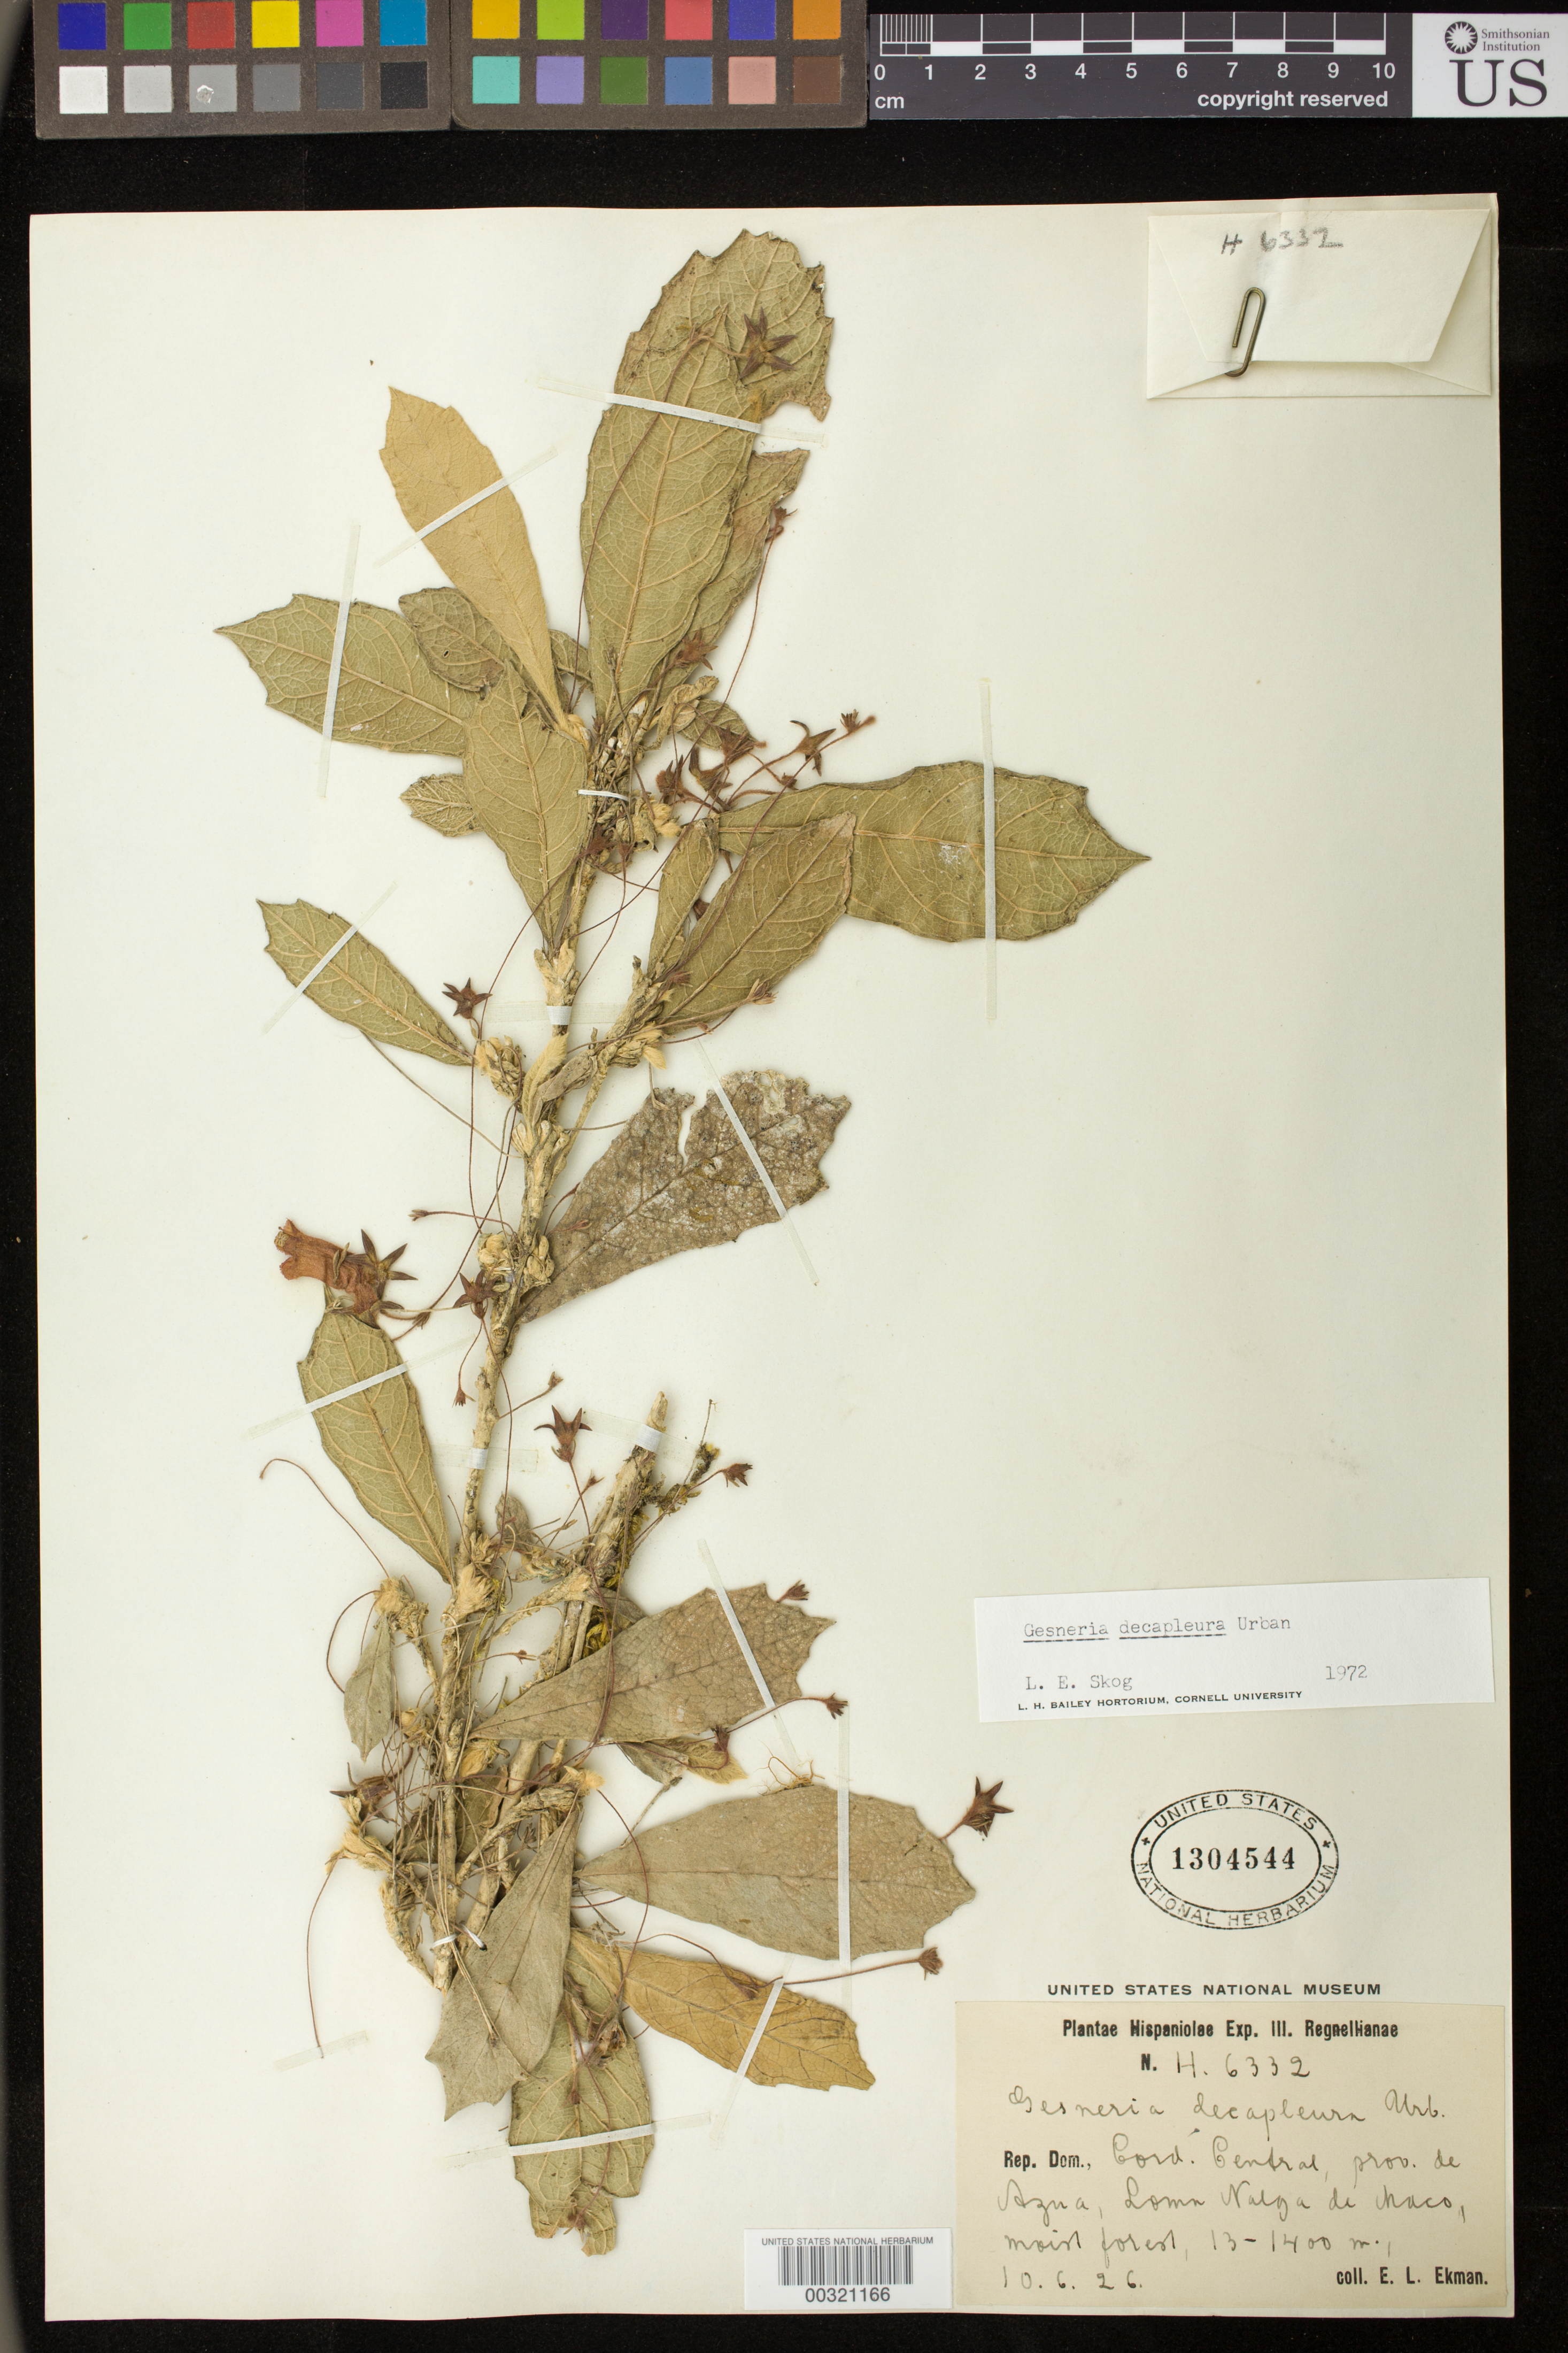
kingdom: Plantae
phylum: Tracheophyta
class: Magnoliopsida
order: Lamiales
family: Gesneriaceae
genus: Gesneria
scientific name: Gesneria decapleura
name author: Urb.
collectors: E. L. Ekman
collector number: H 6332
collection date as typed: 10 Jun 1926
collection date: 1926-06-10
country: Dominican Republic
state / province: Azua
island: Hispaniola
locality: Cordillera Central, Loma Nalga de Maco, headwaters of Arroyo del Valle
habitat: Moist forests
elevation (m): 1300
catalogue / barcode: US 1304544